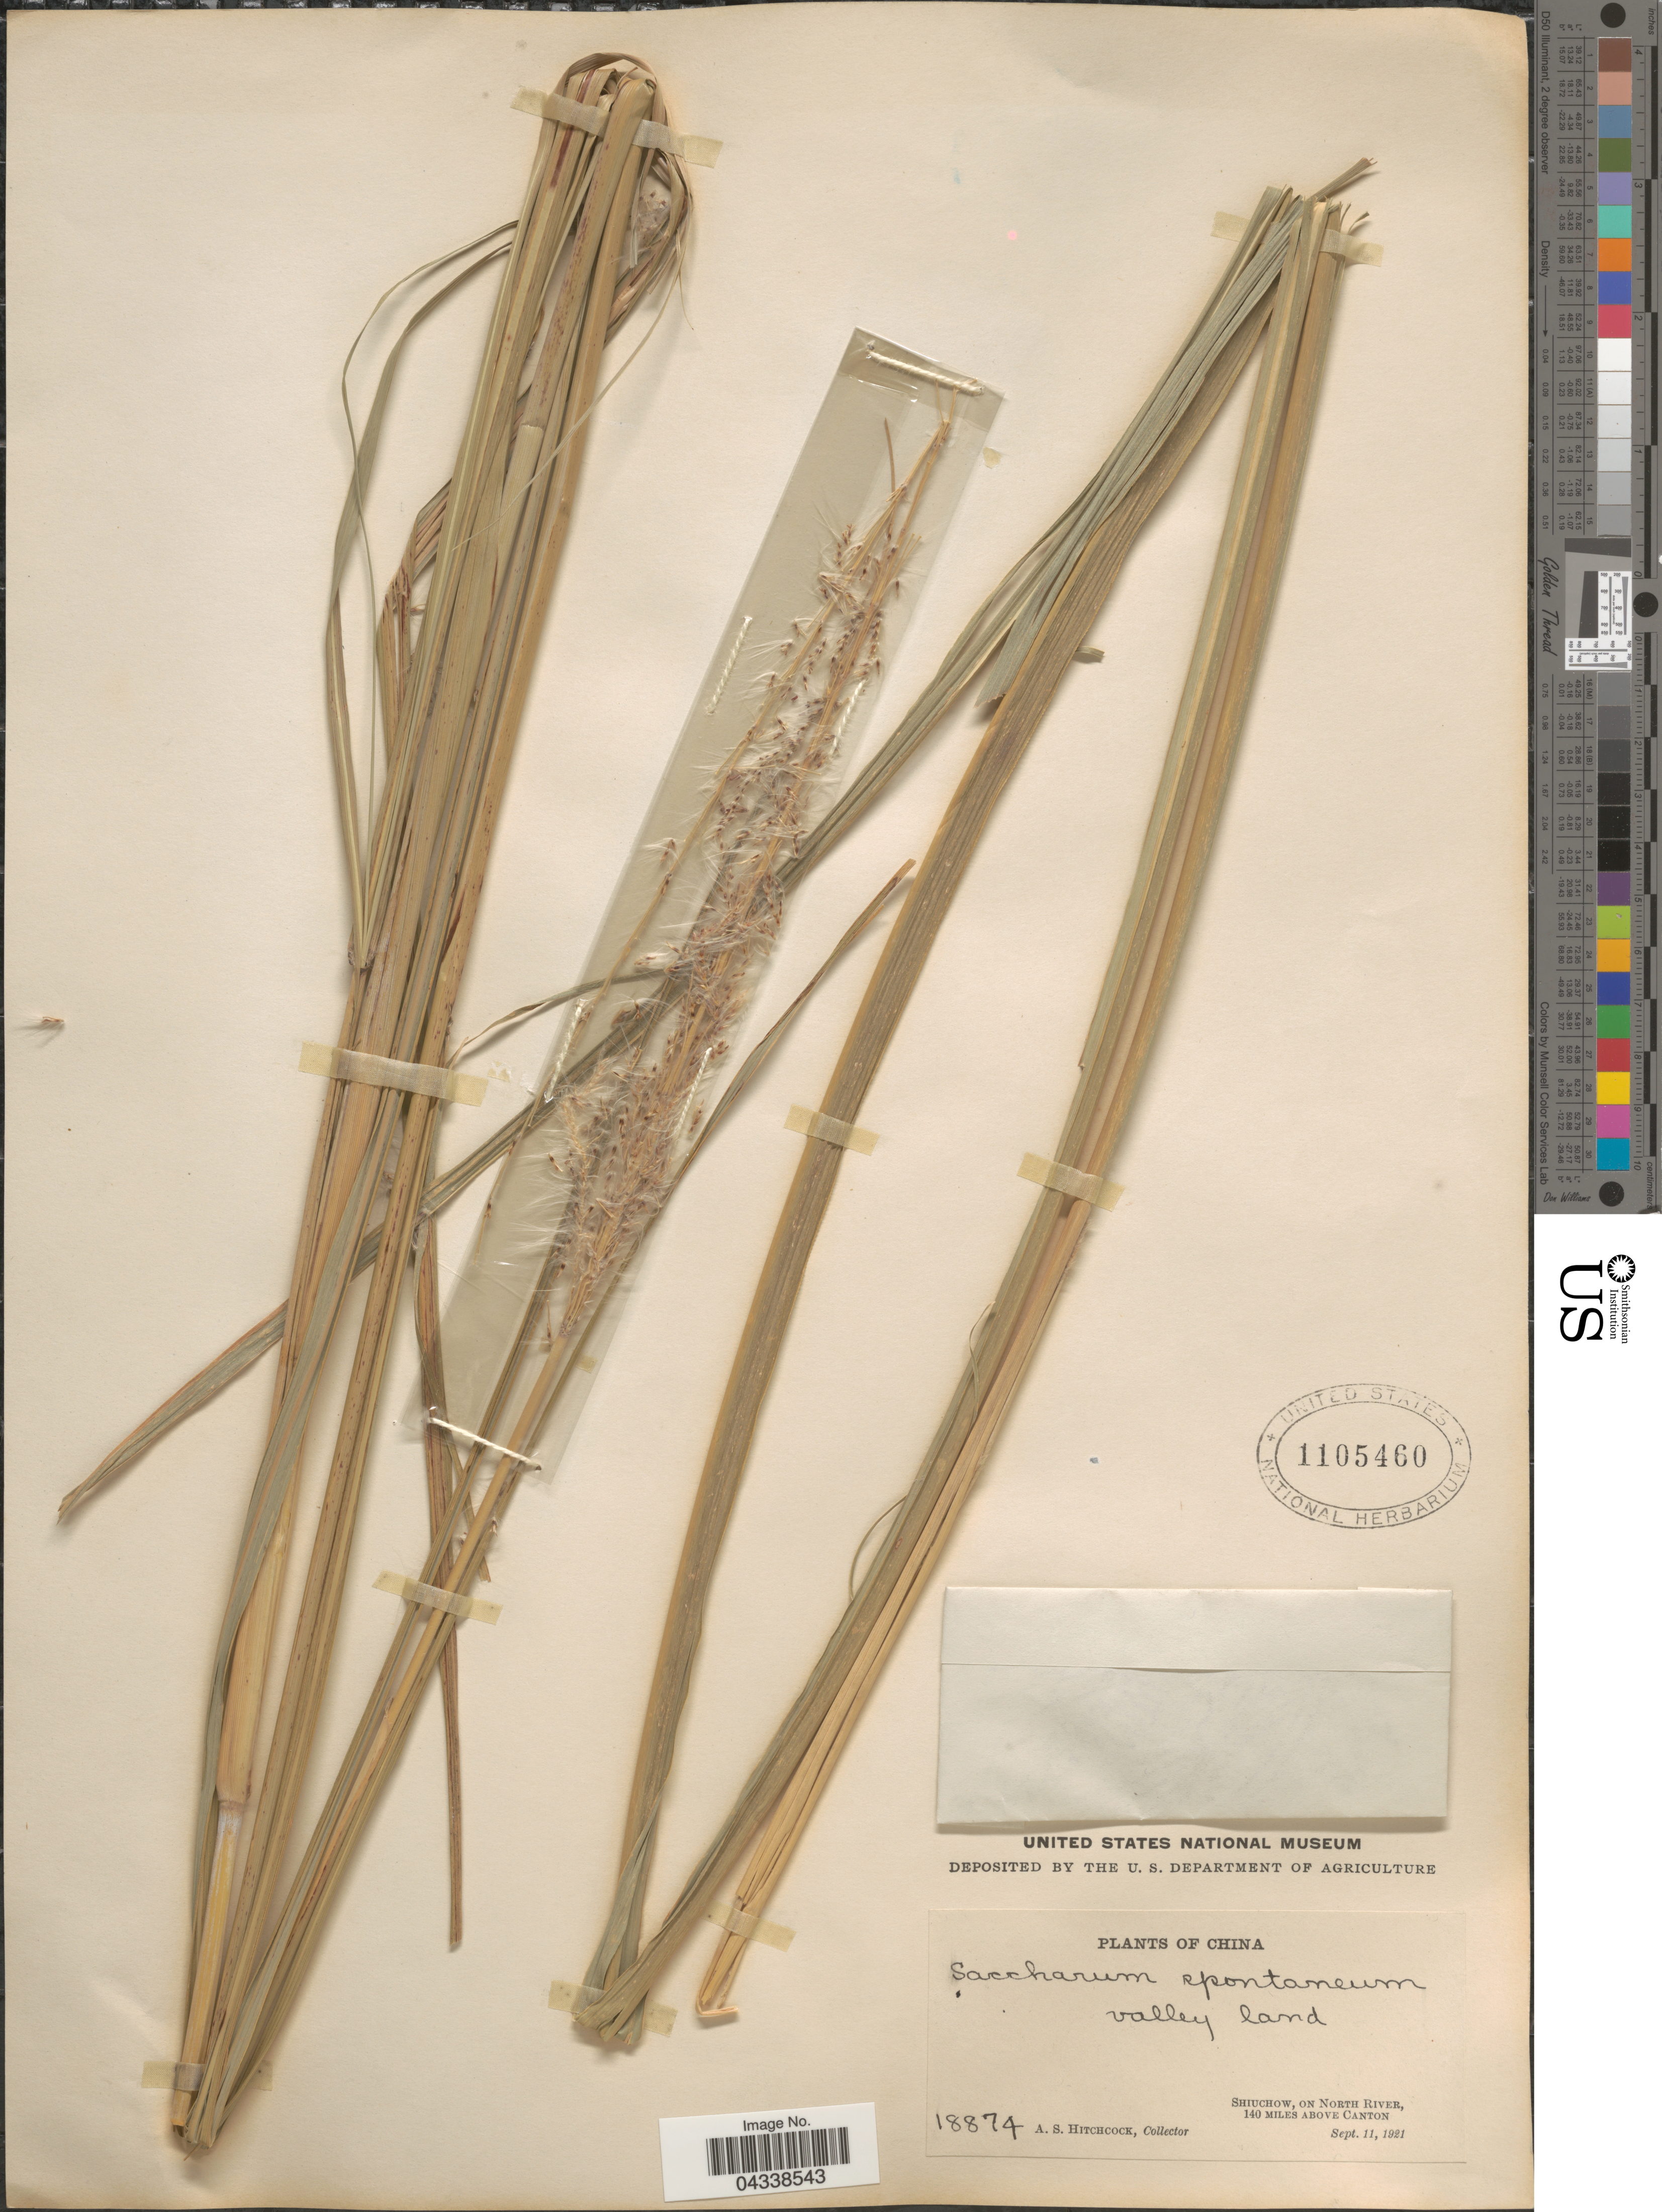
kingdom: Plantae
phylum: Tracheophyta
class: Liliopsida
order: Poales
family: Poaceae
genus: Saccharum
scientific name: Saccharum spontaneum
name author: L.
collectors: A. S. Hitchcock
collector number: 18874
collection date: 1921-09-11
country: China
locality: Shiuchow, on North River, 140 miles above Canton.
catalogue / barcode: US 1105460